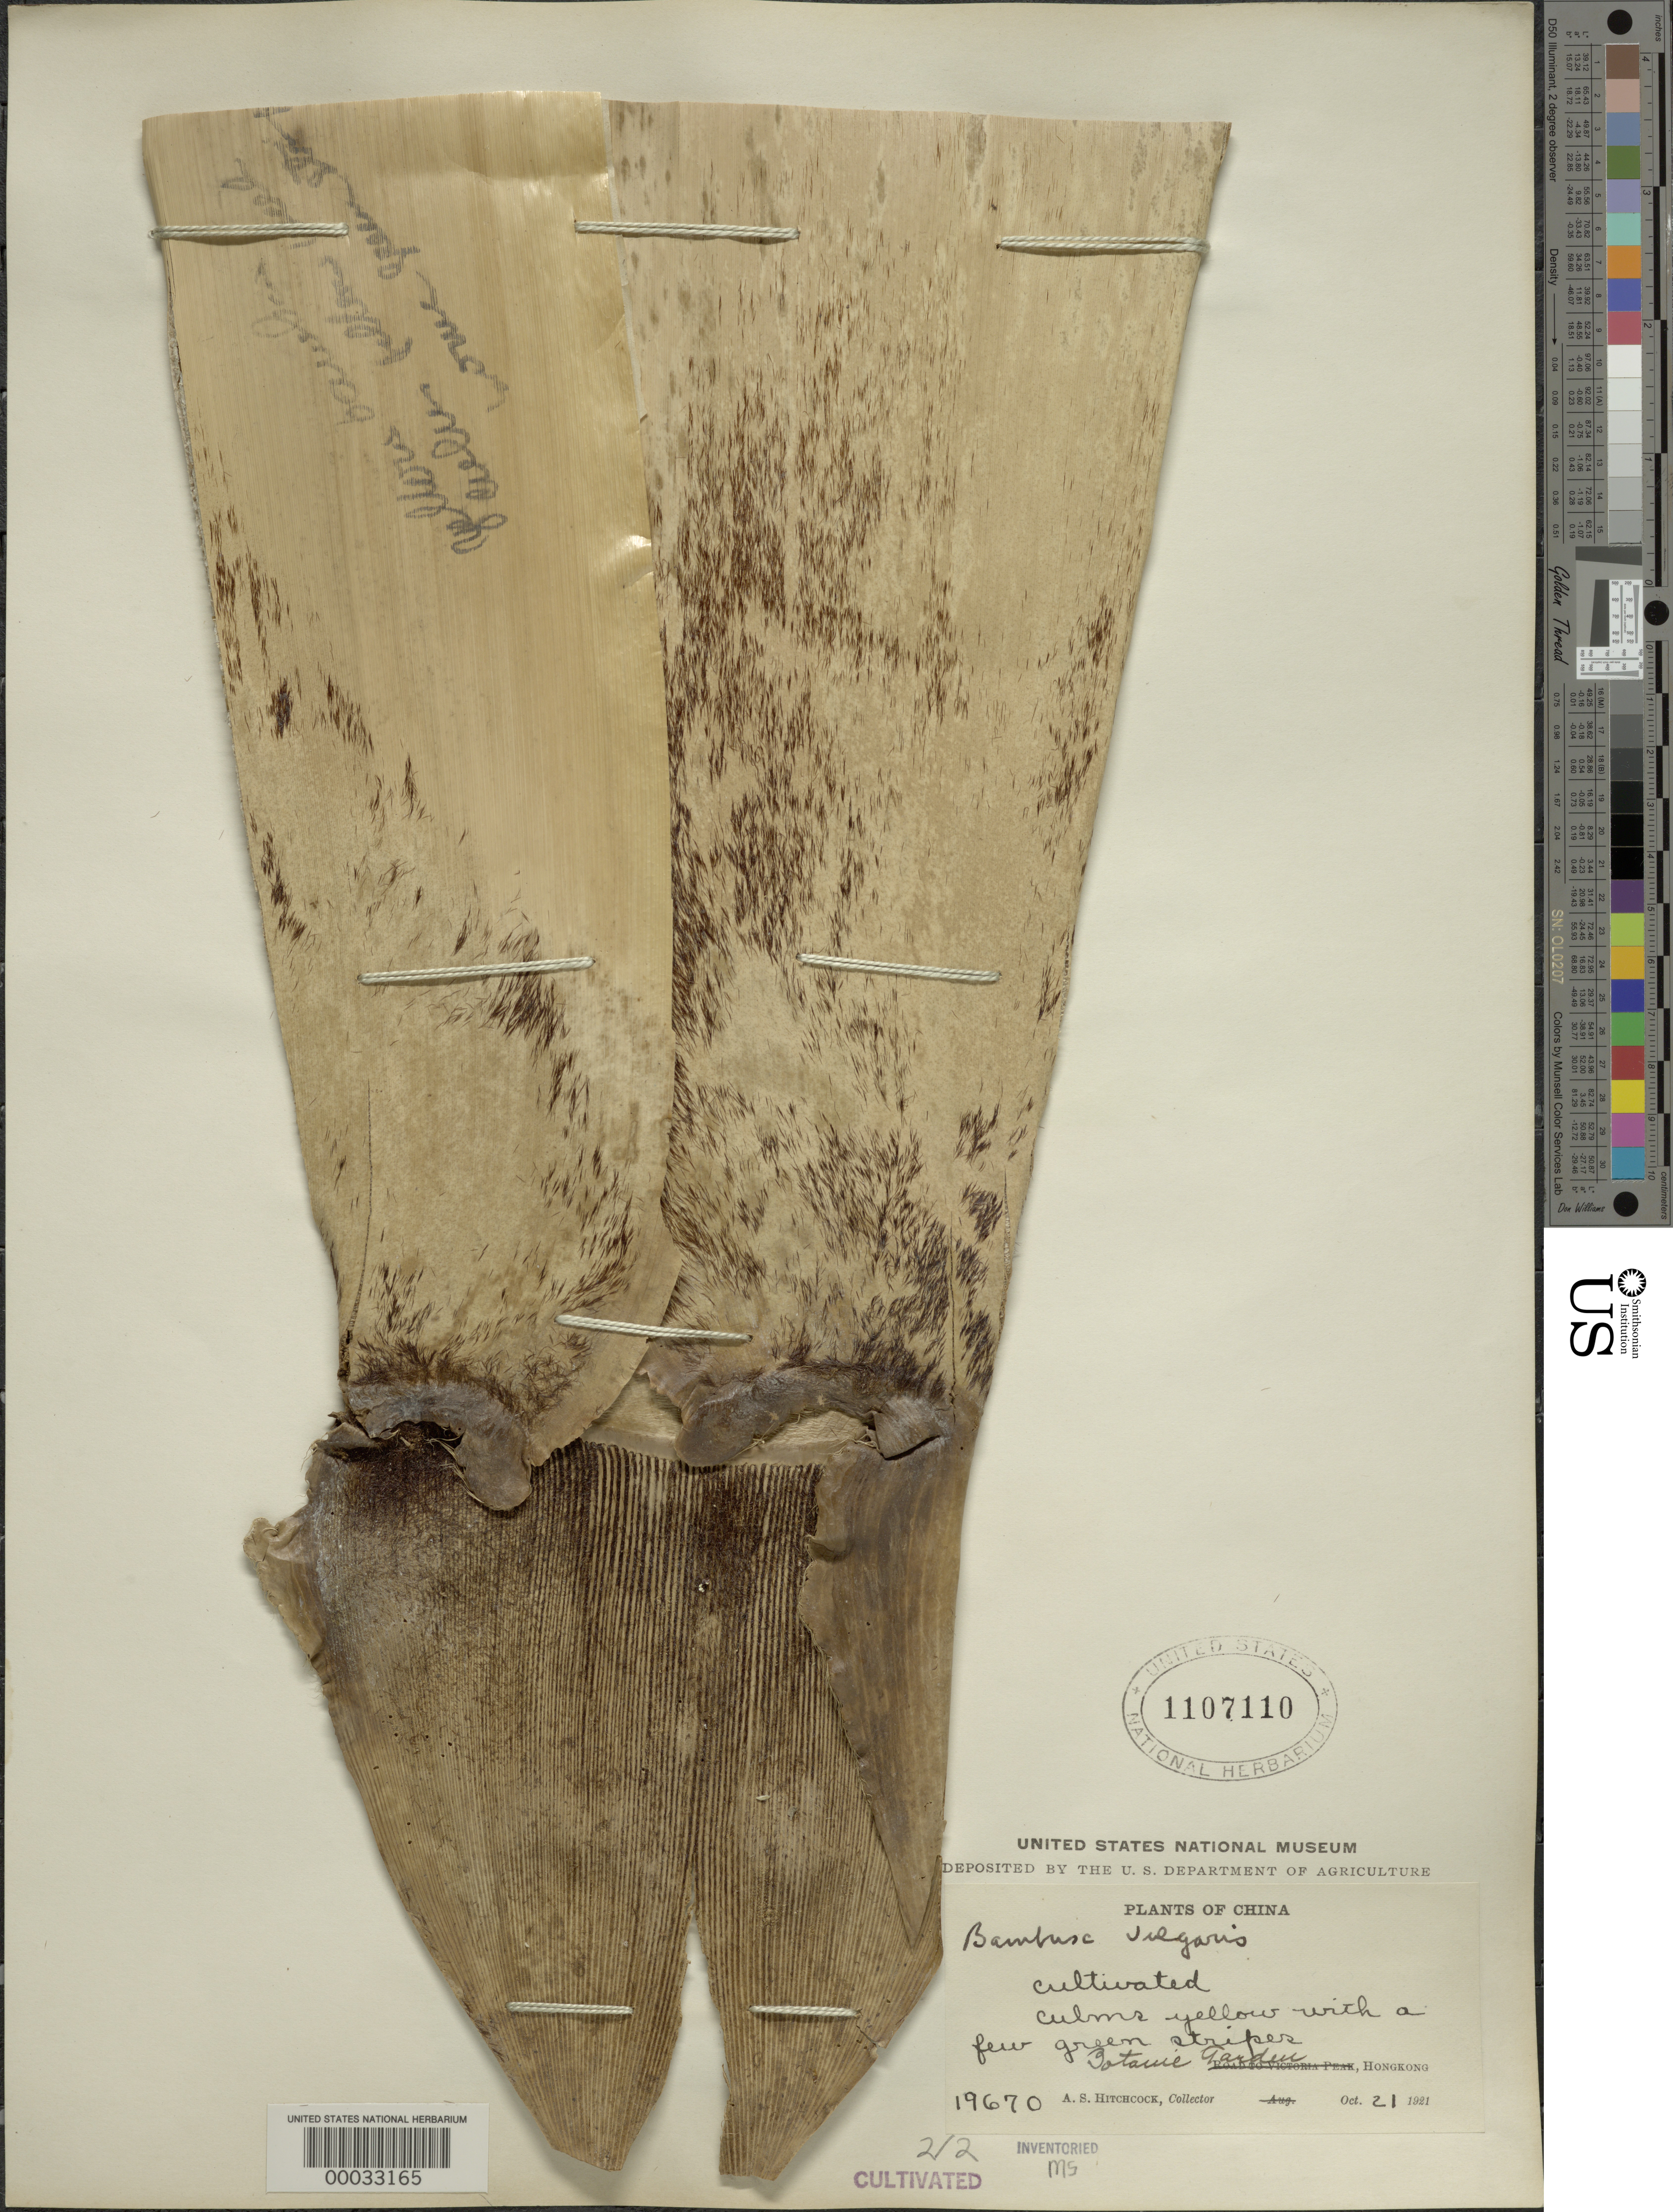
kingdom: Plantae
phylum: Tracheophyta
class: Liliopsida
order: Poales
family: Poaceae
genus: Bambusa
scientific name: Bambusa vulgaris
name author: Schrad. ex J.C. Wendl.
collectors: A. S. Hitchcock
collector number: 19670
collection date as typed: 21 Oct 1921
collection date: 1921-10-21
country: China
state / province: Hong Kong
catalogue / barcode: US 1107110